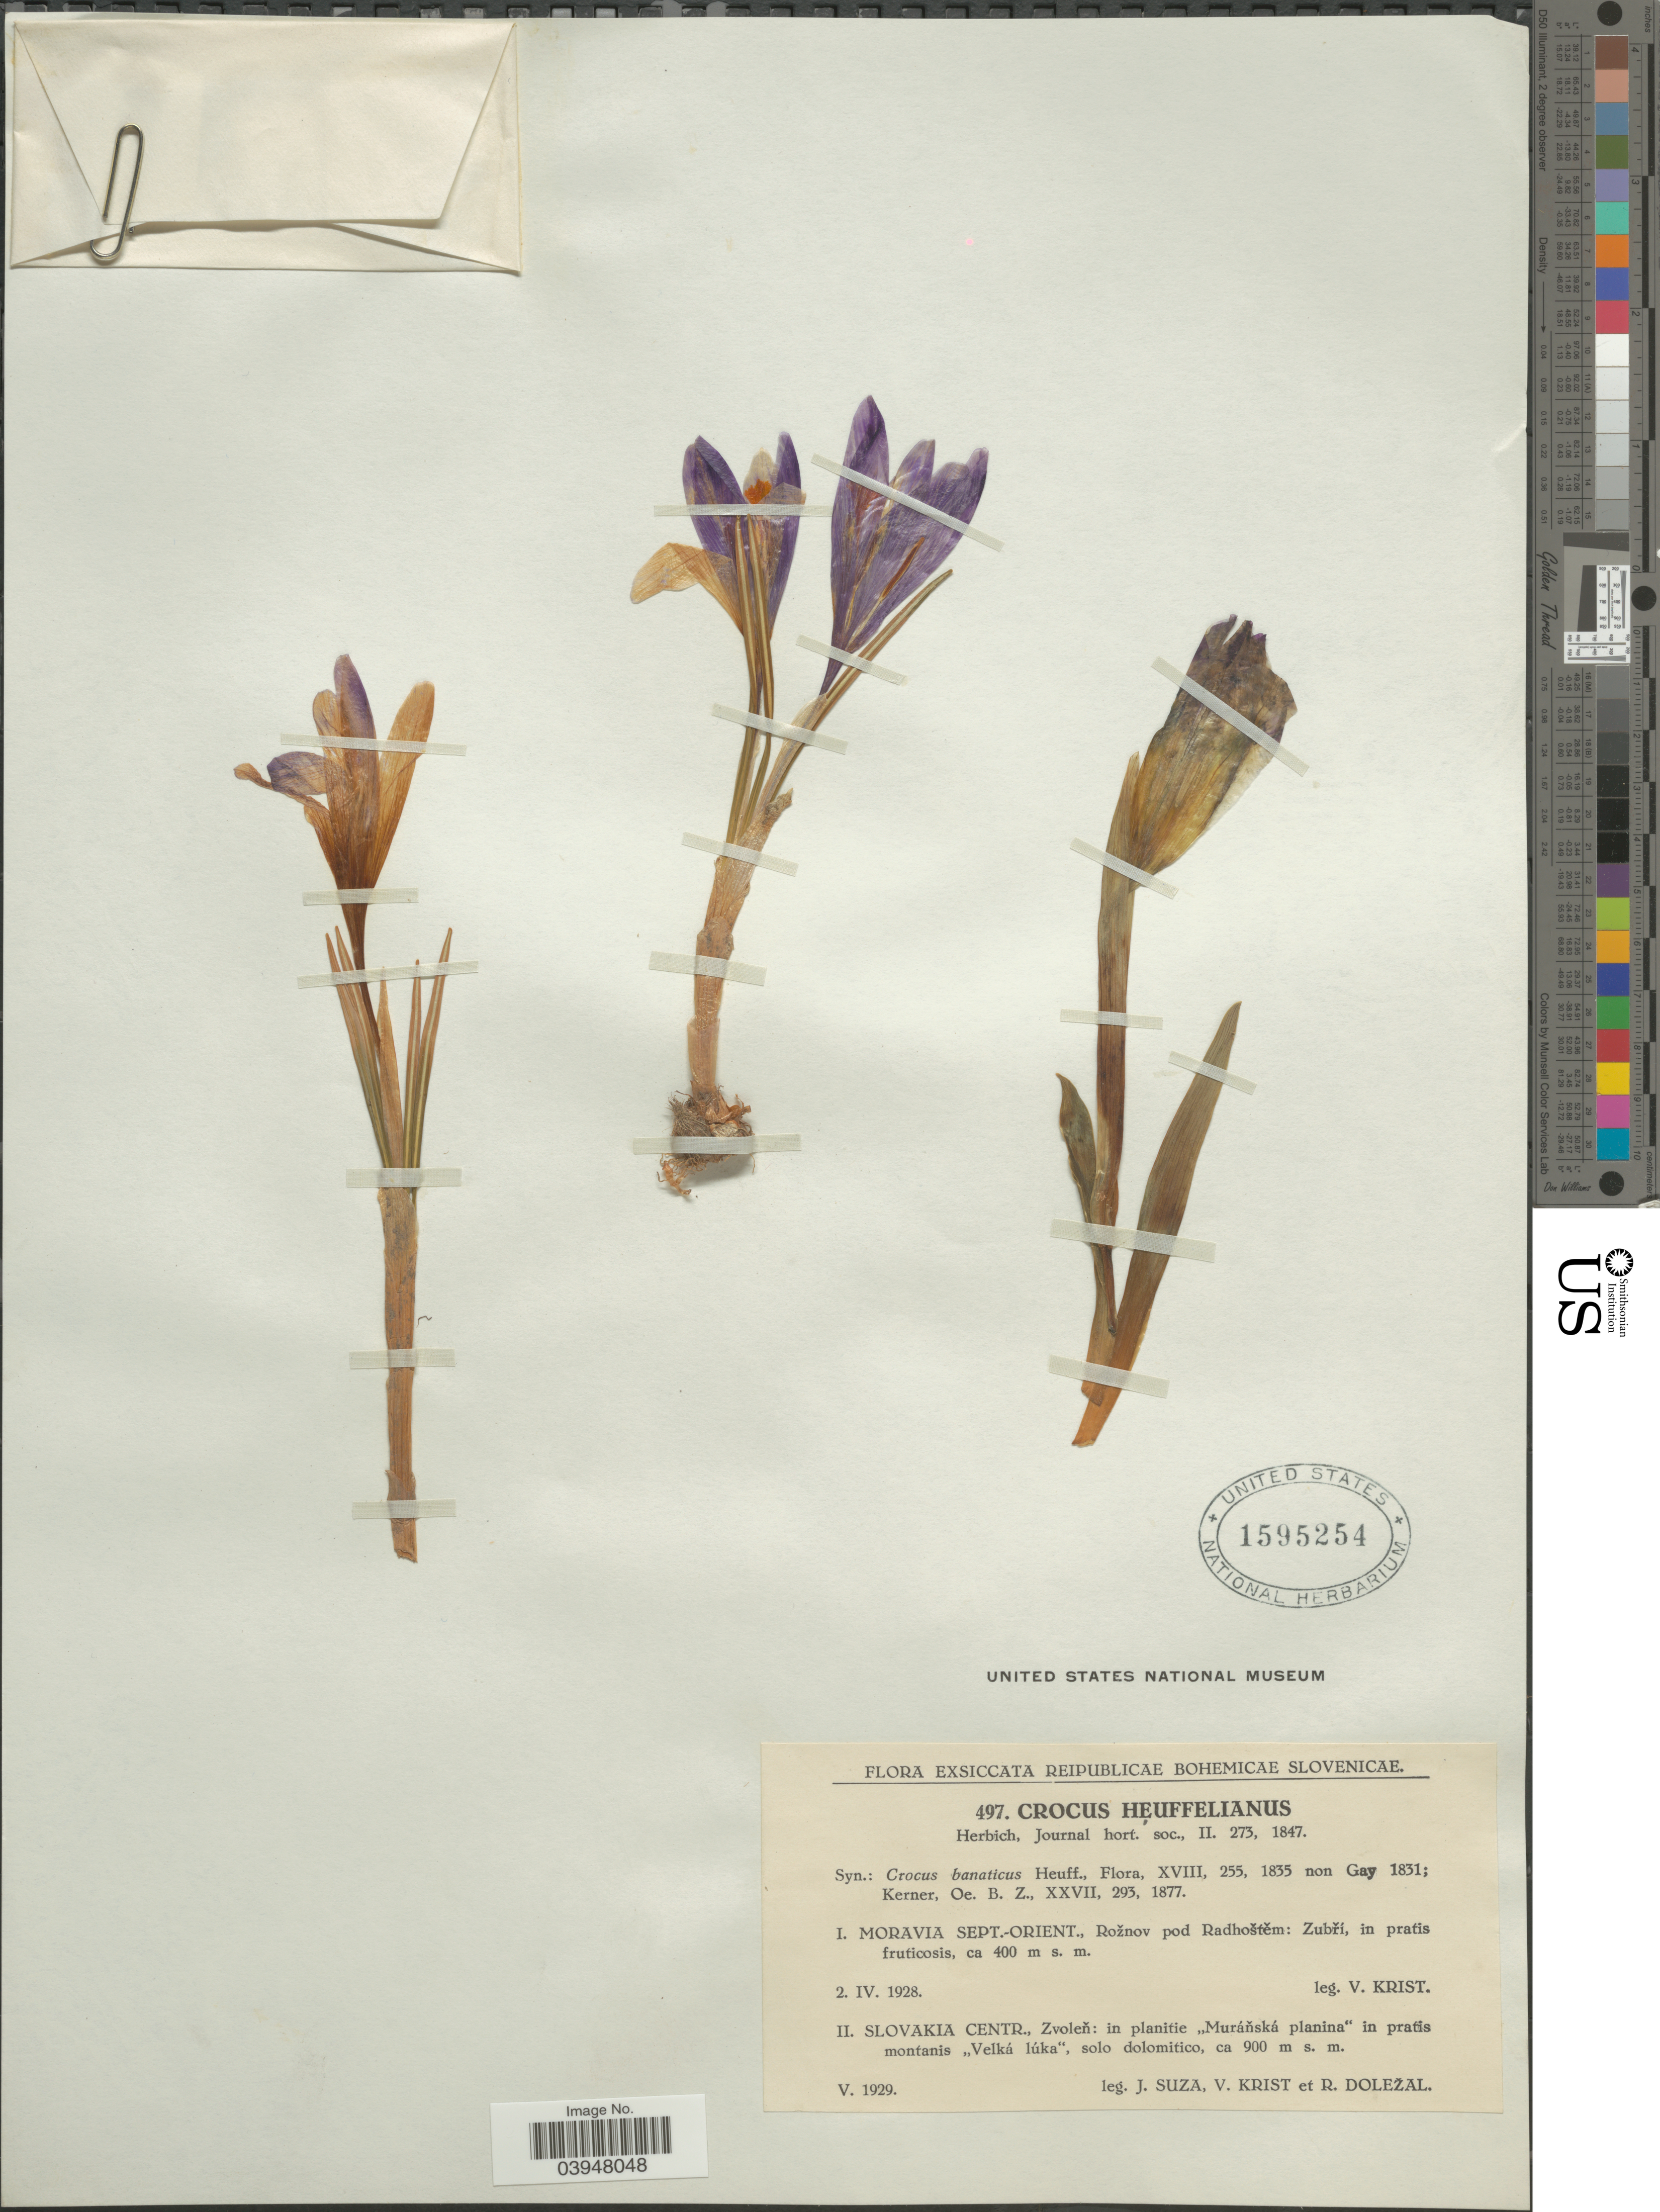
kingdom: Plantae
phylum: Tracheophyta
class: Liliopsida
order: Asparagales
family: Iridaceae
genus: Crocus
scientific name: Crocus heuffelianus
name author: Herb.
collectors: J. Suza, V. Krist & R. Dolezal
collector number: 497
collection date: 1929-05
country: Slovakia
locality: Slovakia Centr., Zvoleň: in planitie ,,Muráňská planina" in pratis montanis ,,Velká lúka", solo dolomitico.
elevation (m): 900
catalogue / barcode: US 1595254